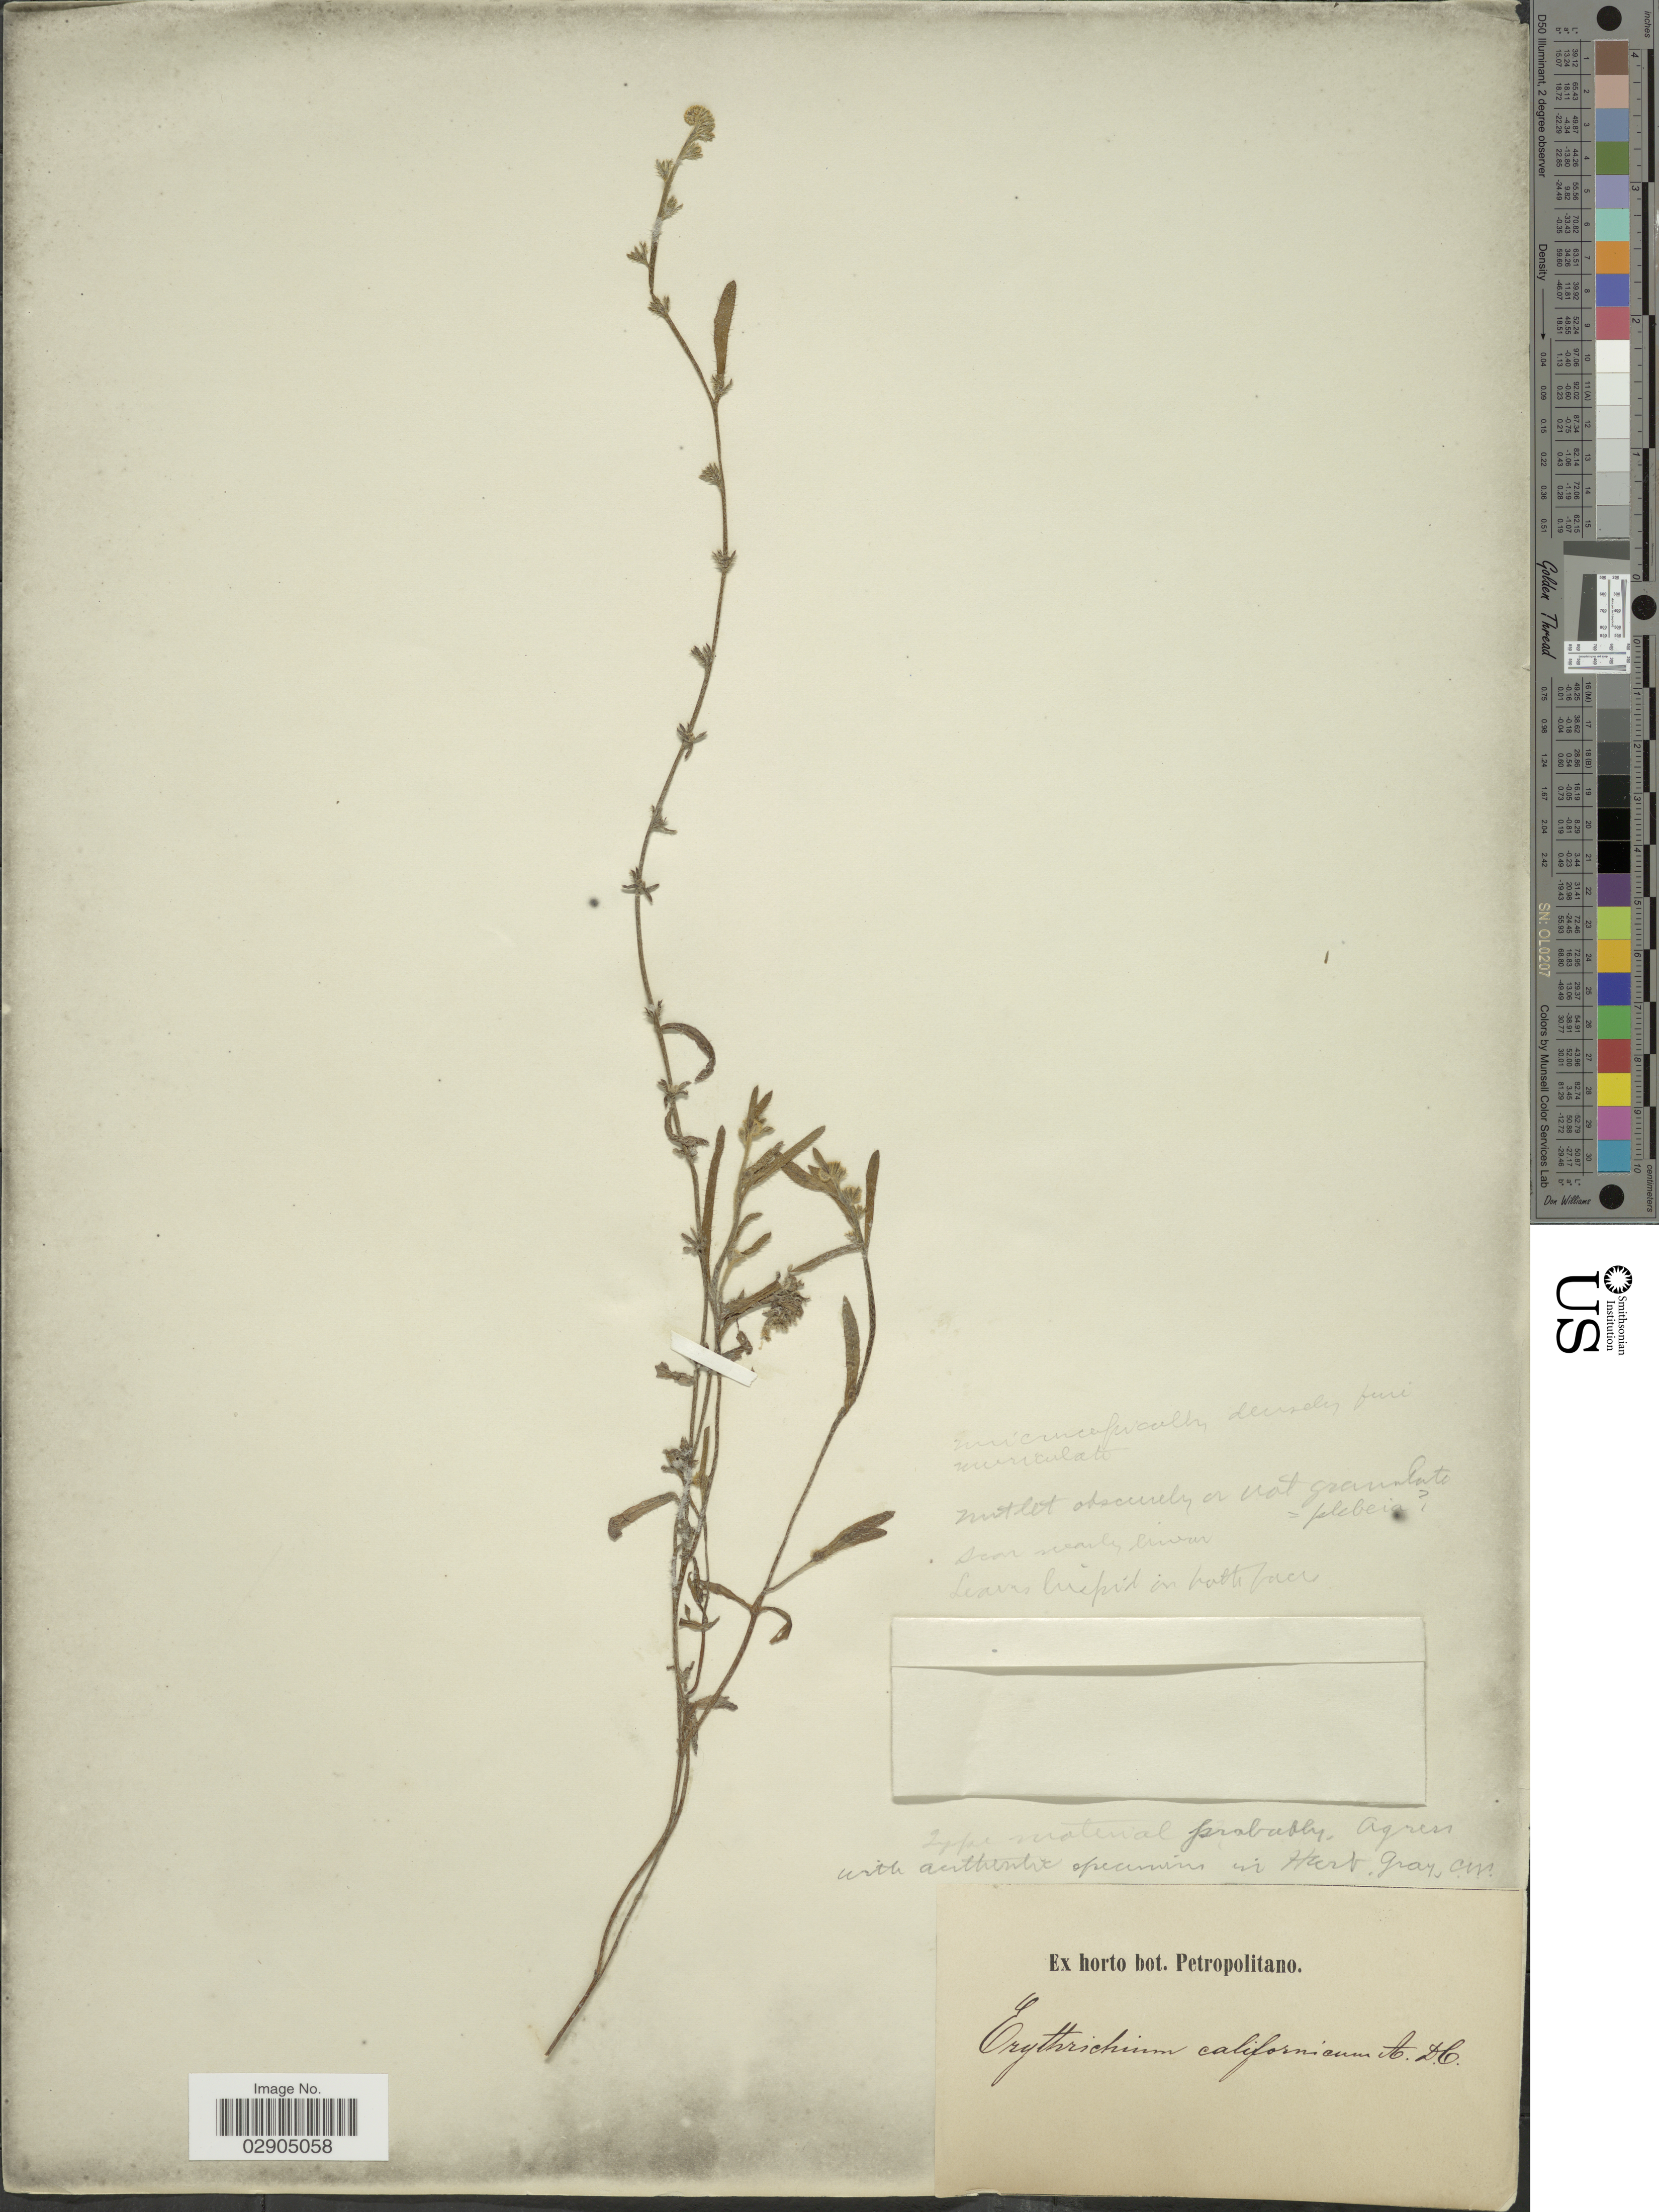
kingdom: Plantae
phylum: Tracheophyta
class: Magnoliopsida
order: Boraginales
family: Boraginaceae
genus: Allocarya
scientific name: Allocarya californica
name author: (Fisch. & C.A. Mey.) Greene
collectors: ex Horto Bot. Petropolitano